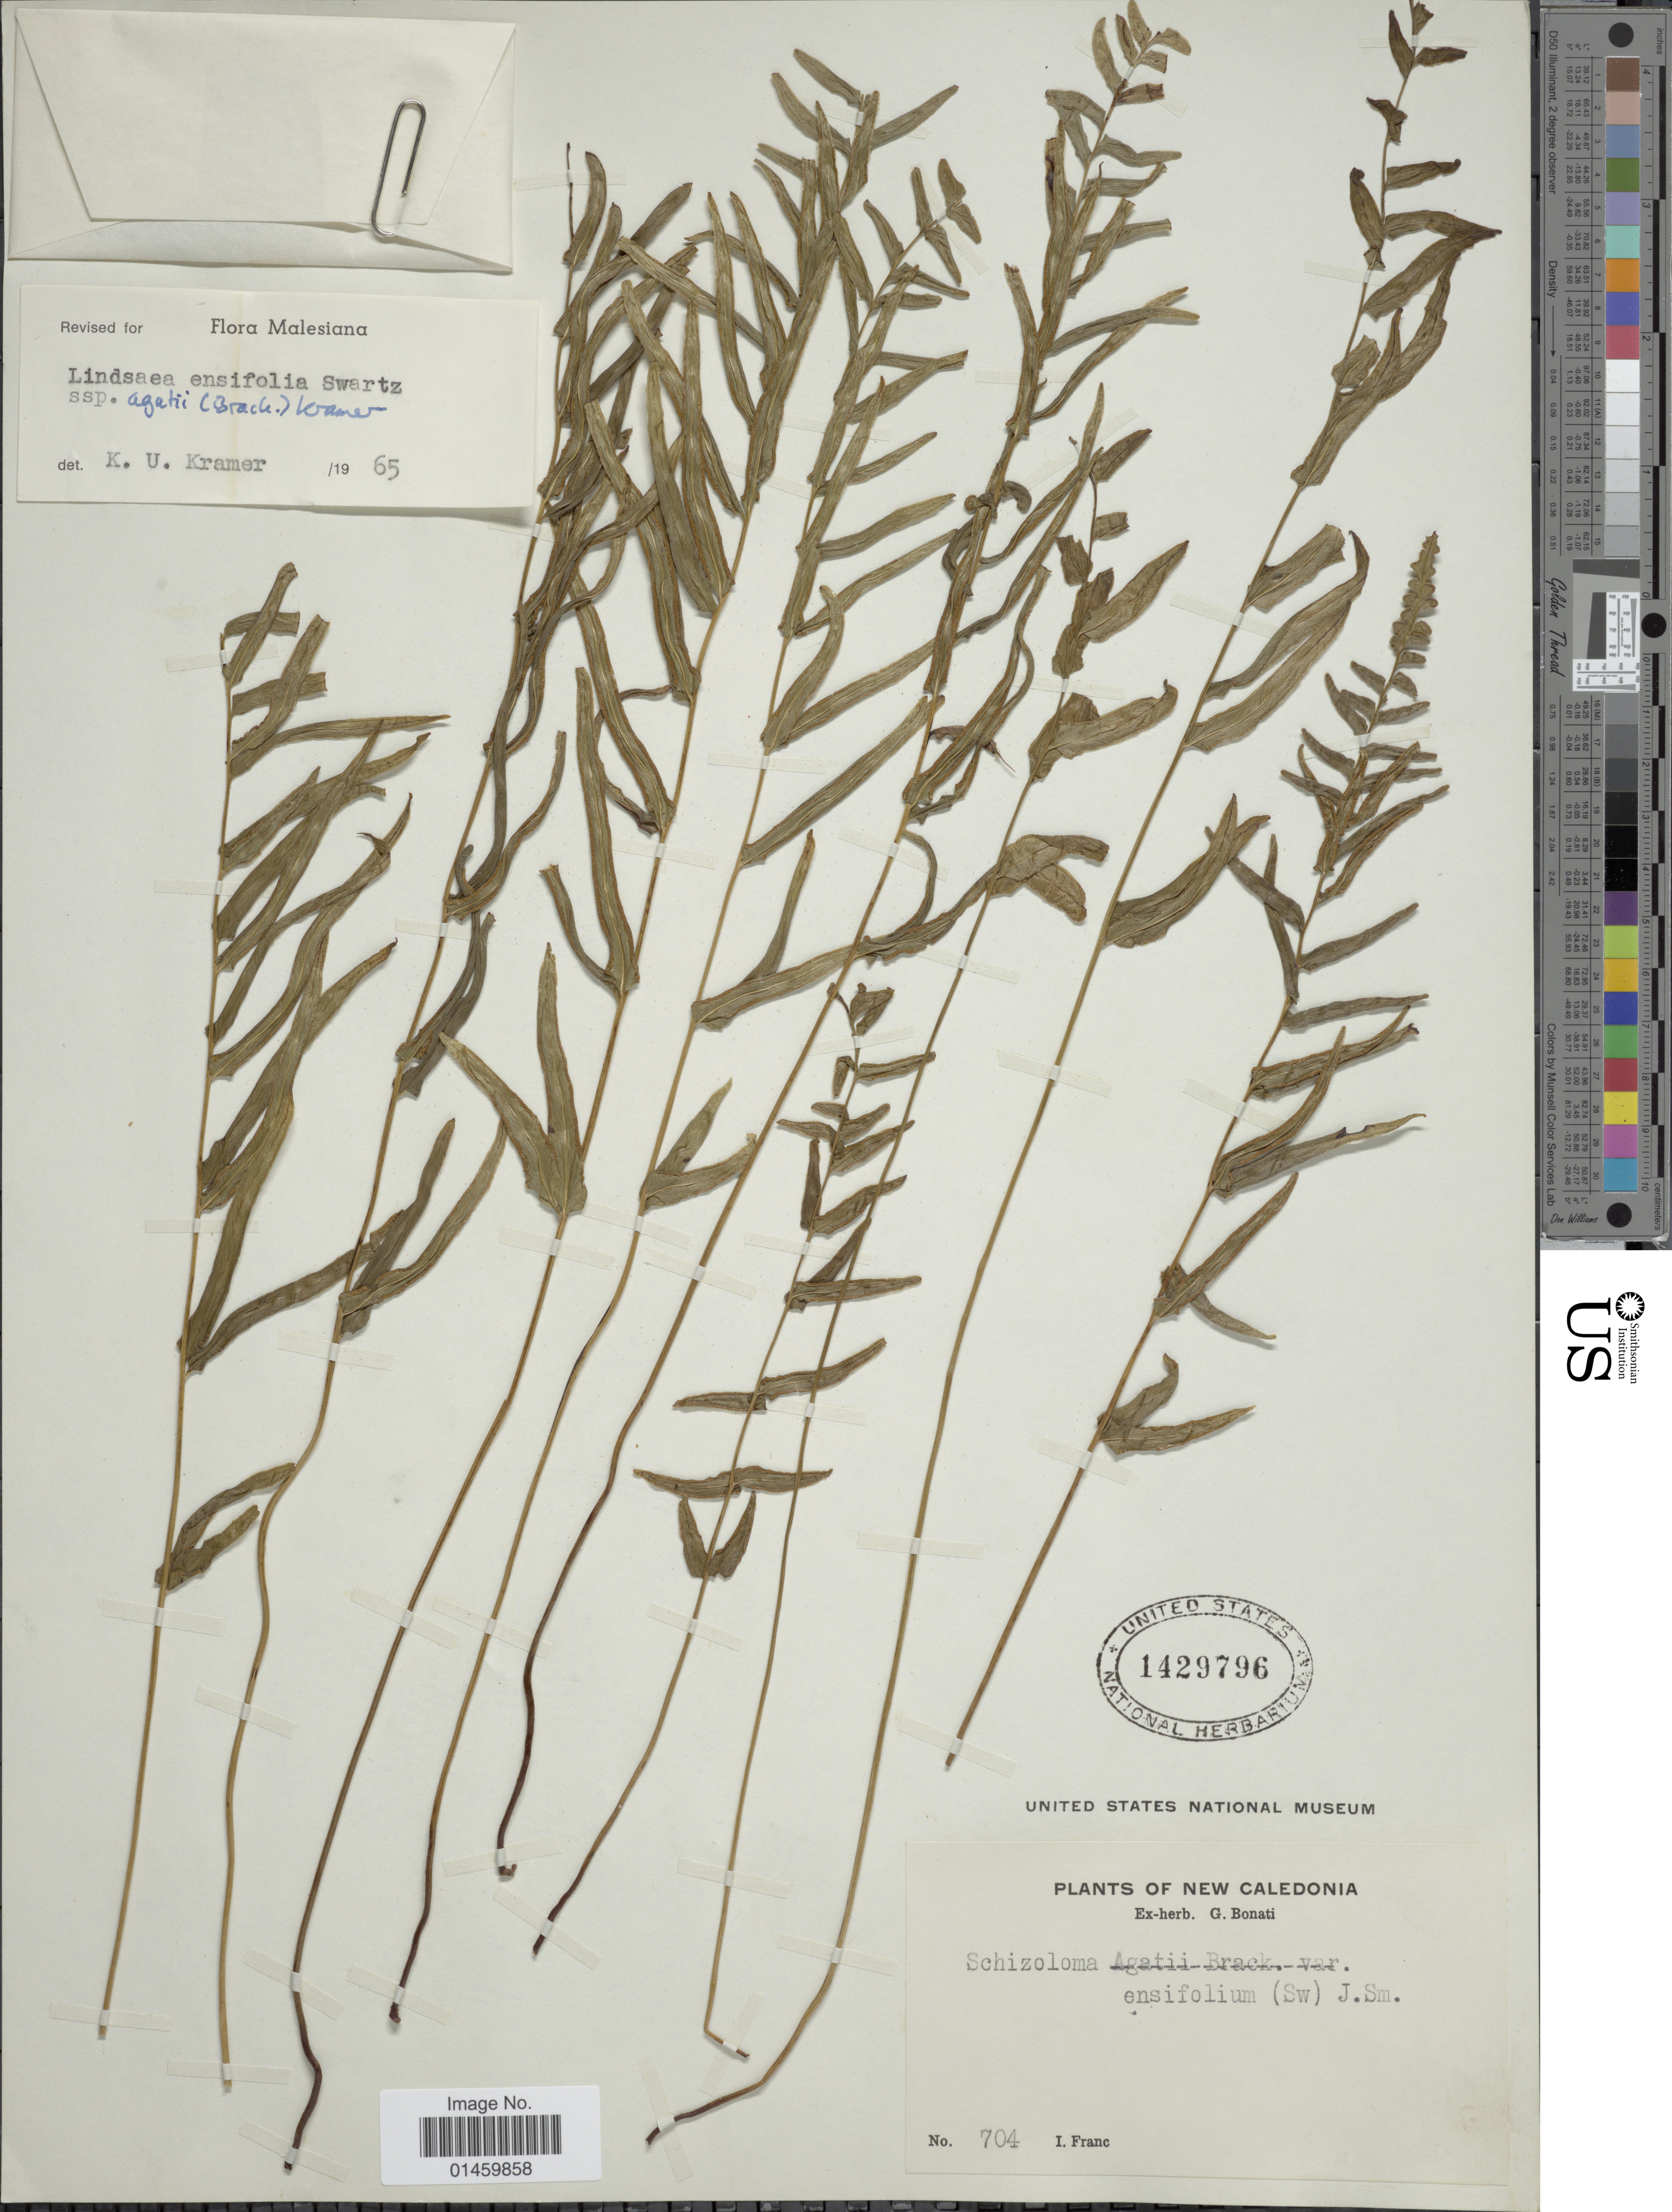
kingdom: Plantae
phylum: Tracheophyta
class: Polypodiopsida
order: Polypodiales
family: Lindsaeaceae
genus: Lindsaea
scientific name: Lindsaea ensifolia subsp. agatii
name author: (Brack.) K.U. Kramer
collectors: I. Franc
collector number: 704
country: New Caledonia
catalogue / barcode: US 1429796